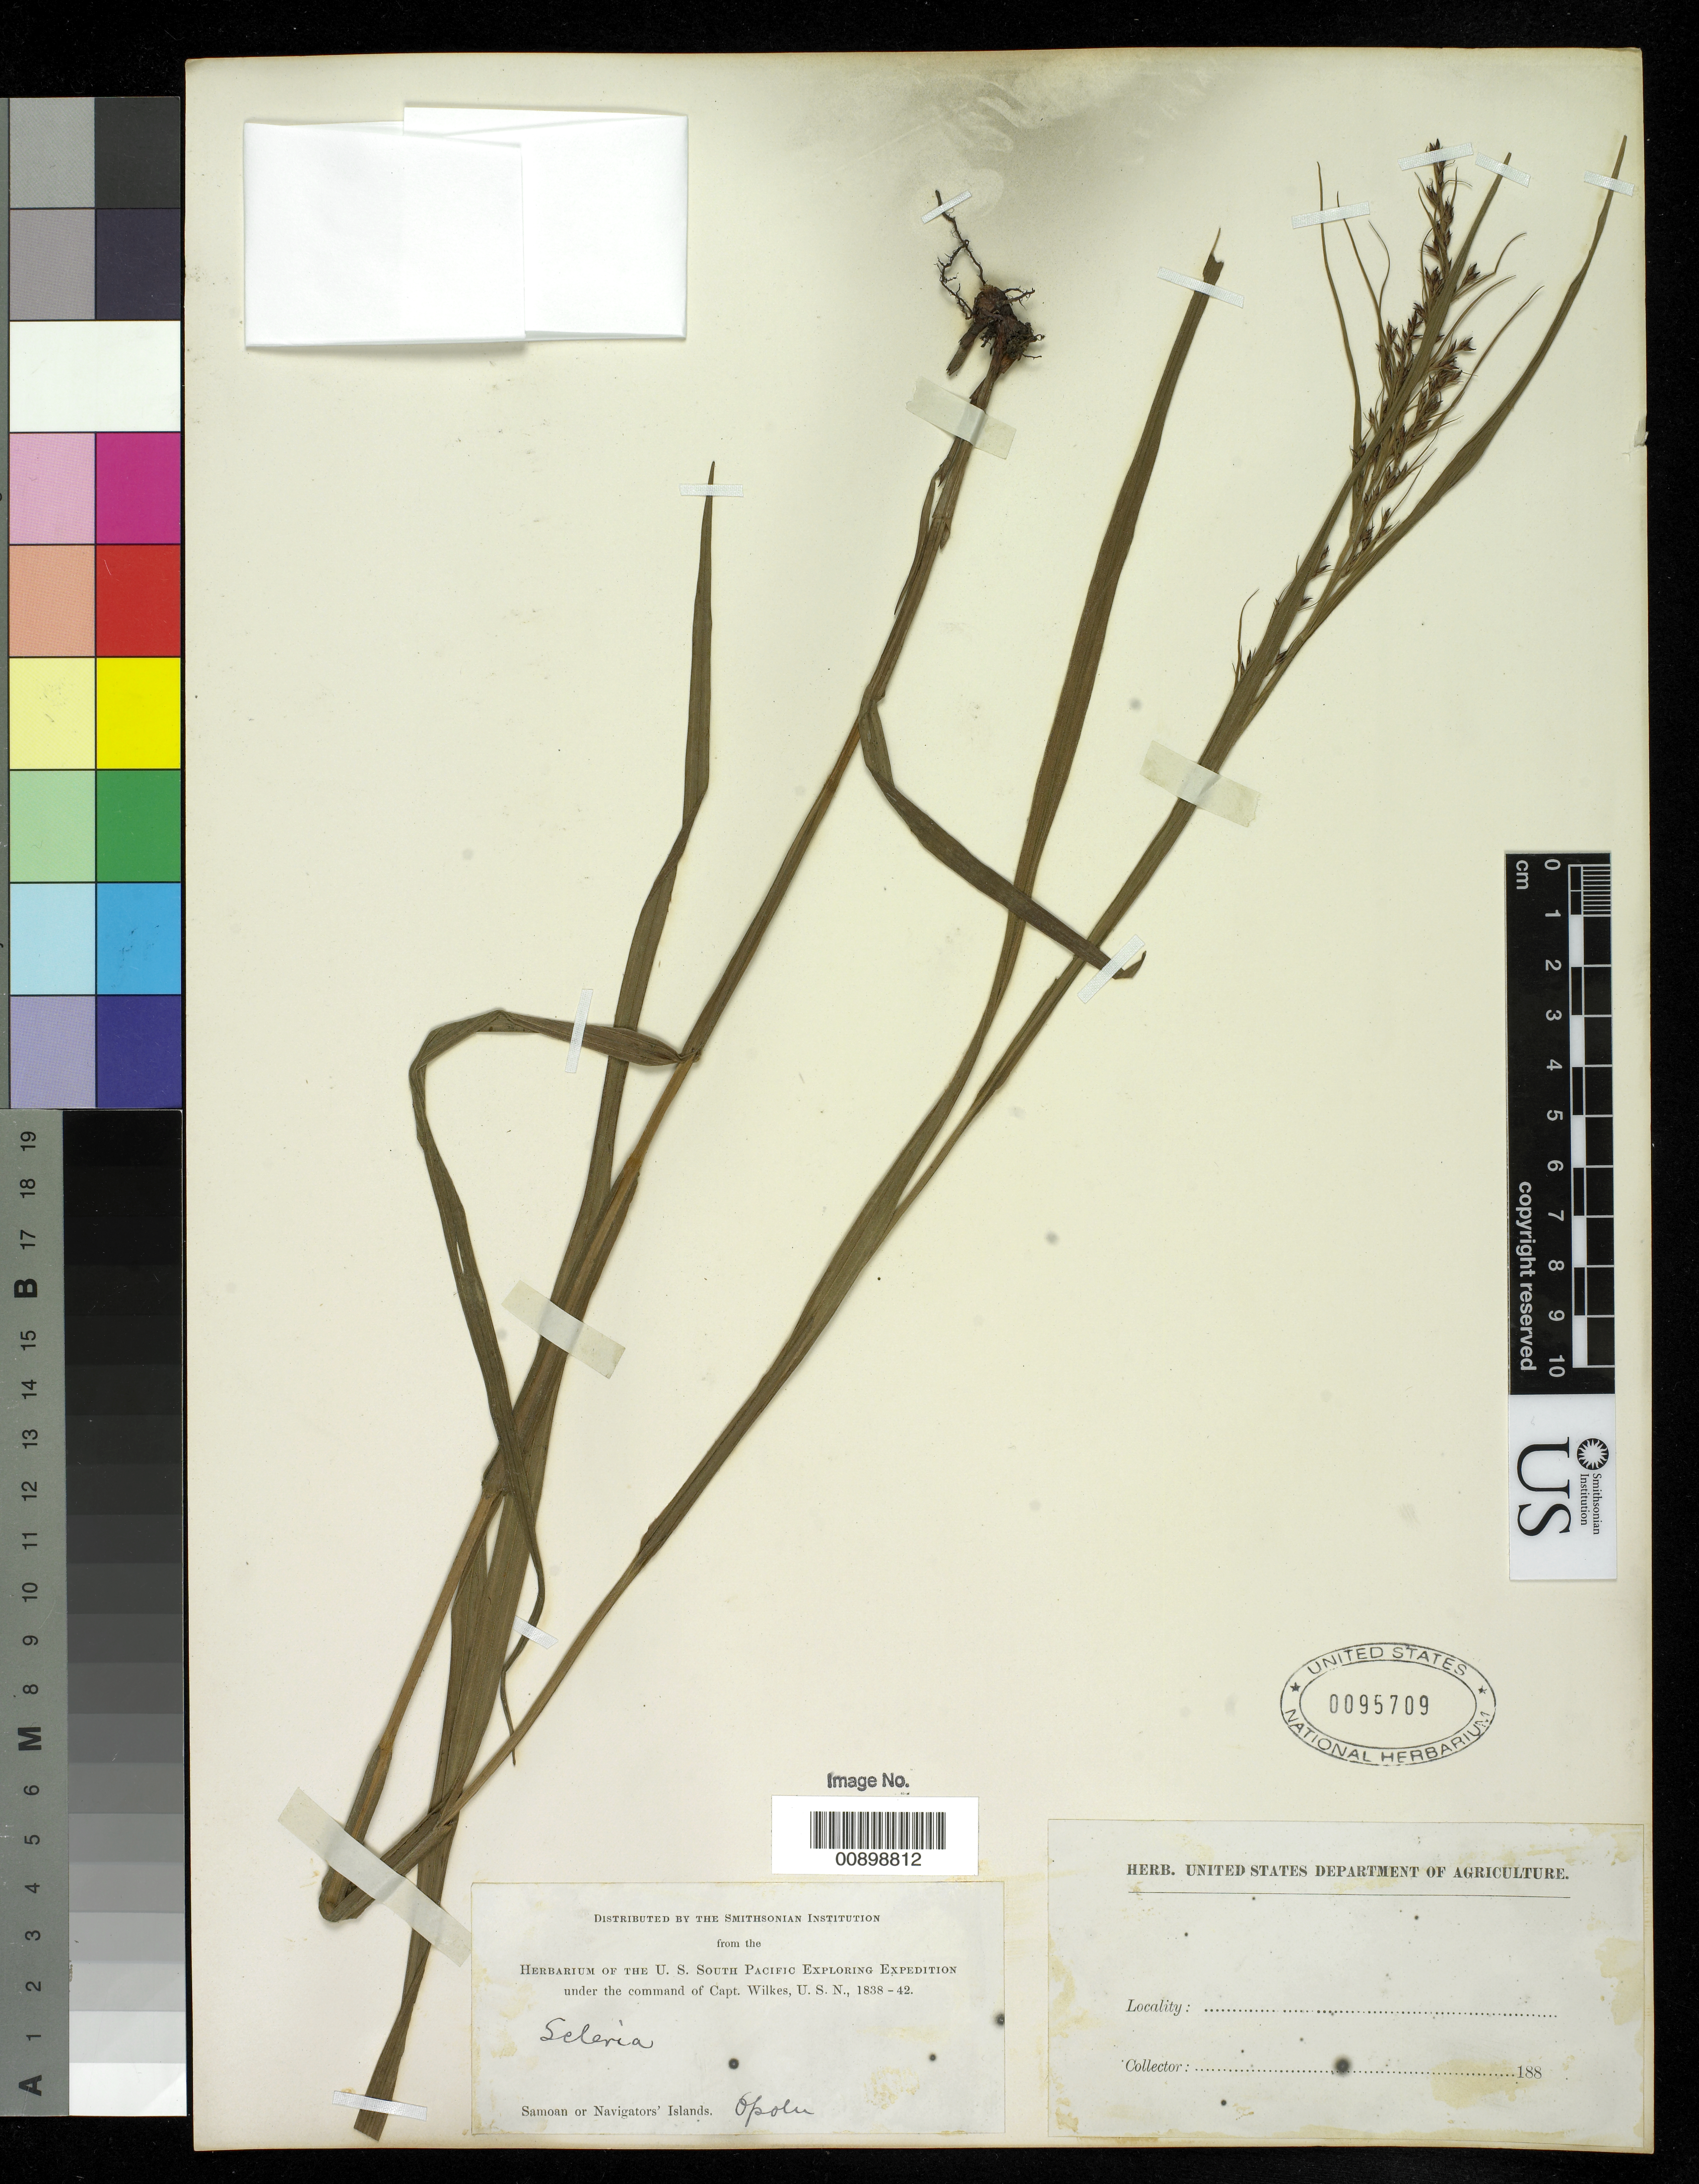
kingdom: Plantae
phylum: Tracheophyta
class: Liliopsida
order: Poales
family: Cyperaceae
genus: Scleria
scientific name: Scleria polycarpa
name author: Boeckeler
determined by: Whistler, W. A.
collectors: Wilkes Explor. Exped.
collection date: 1838/1842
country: Samoa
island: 'Upolu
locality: Opolu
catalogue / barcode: US 95709